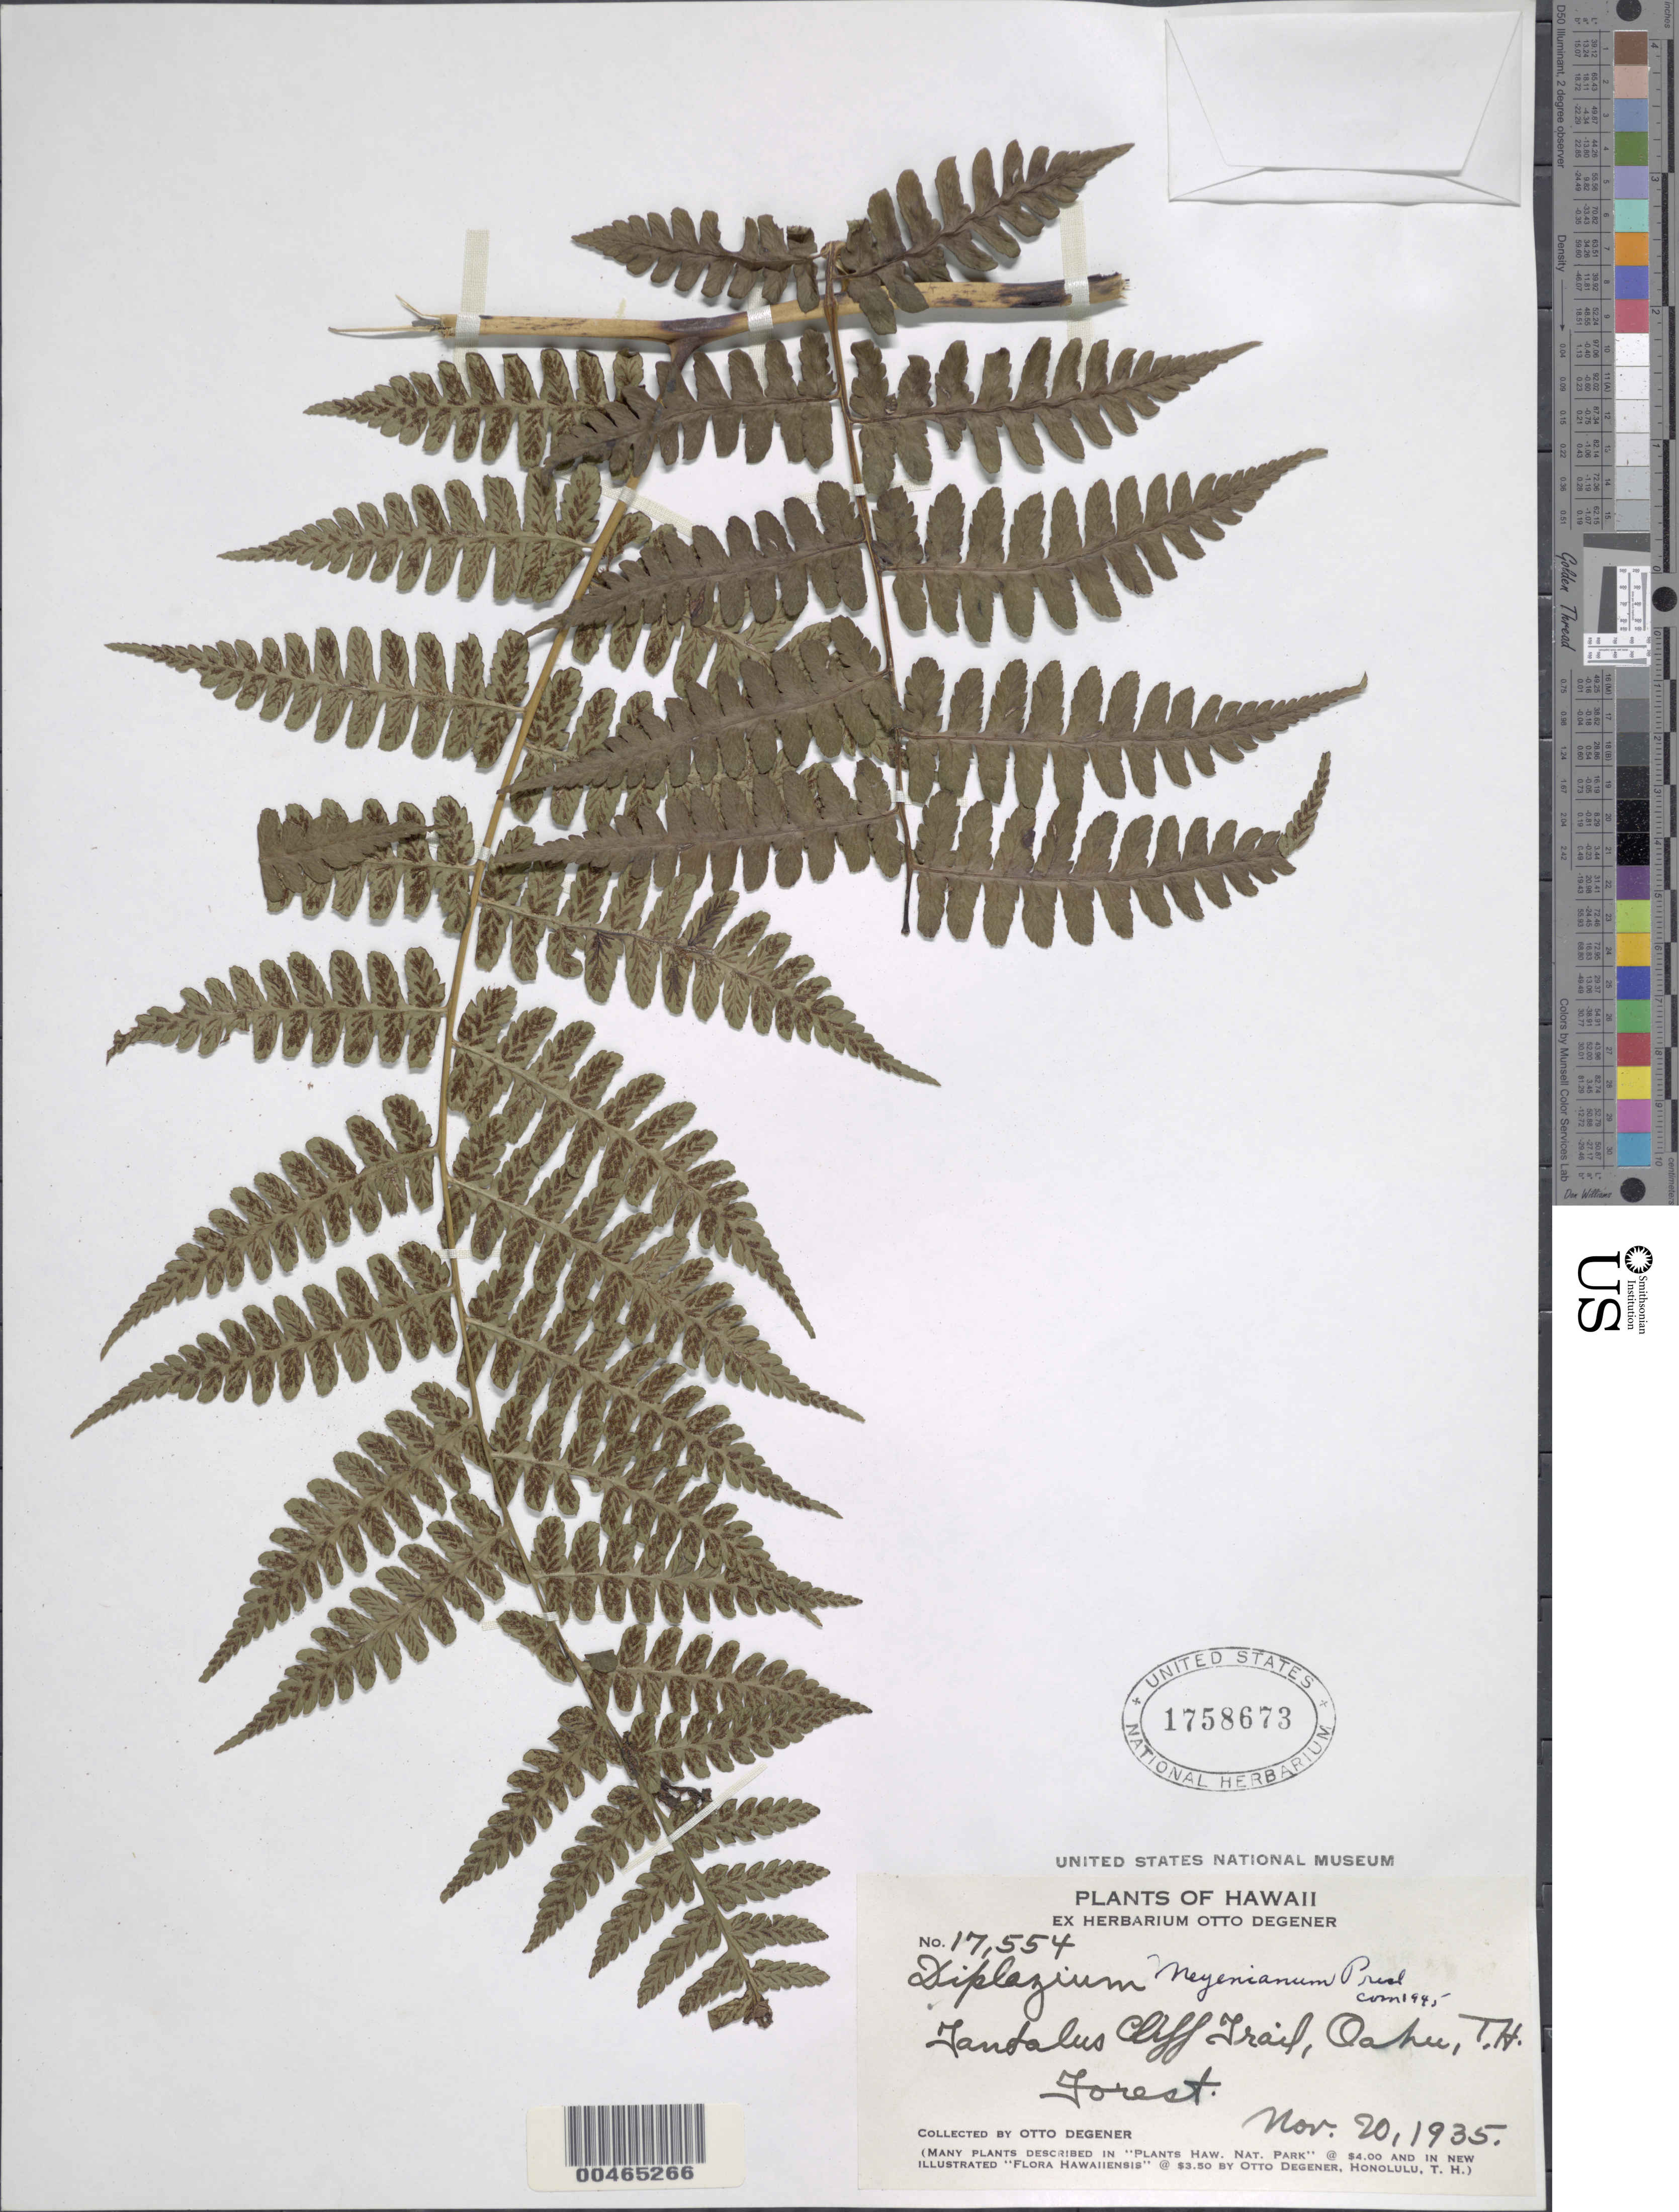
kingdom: Plantae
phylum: Tracheophyta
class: Polypodiopsida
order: Polypodiales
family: Athyriaceae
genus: Diplazium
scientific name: Diplazium arnottii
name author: Brack.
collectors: O. Degener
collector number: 17554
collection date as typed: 20 Nov 1935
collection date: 1935-11-20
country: United States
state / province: Hawaii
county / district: Honolulu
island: Oahu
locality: Tantalus Cliff Trail, Oahu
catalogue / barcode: US 1758673